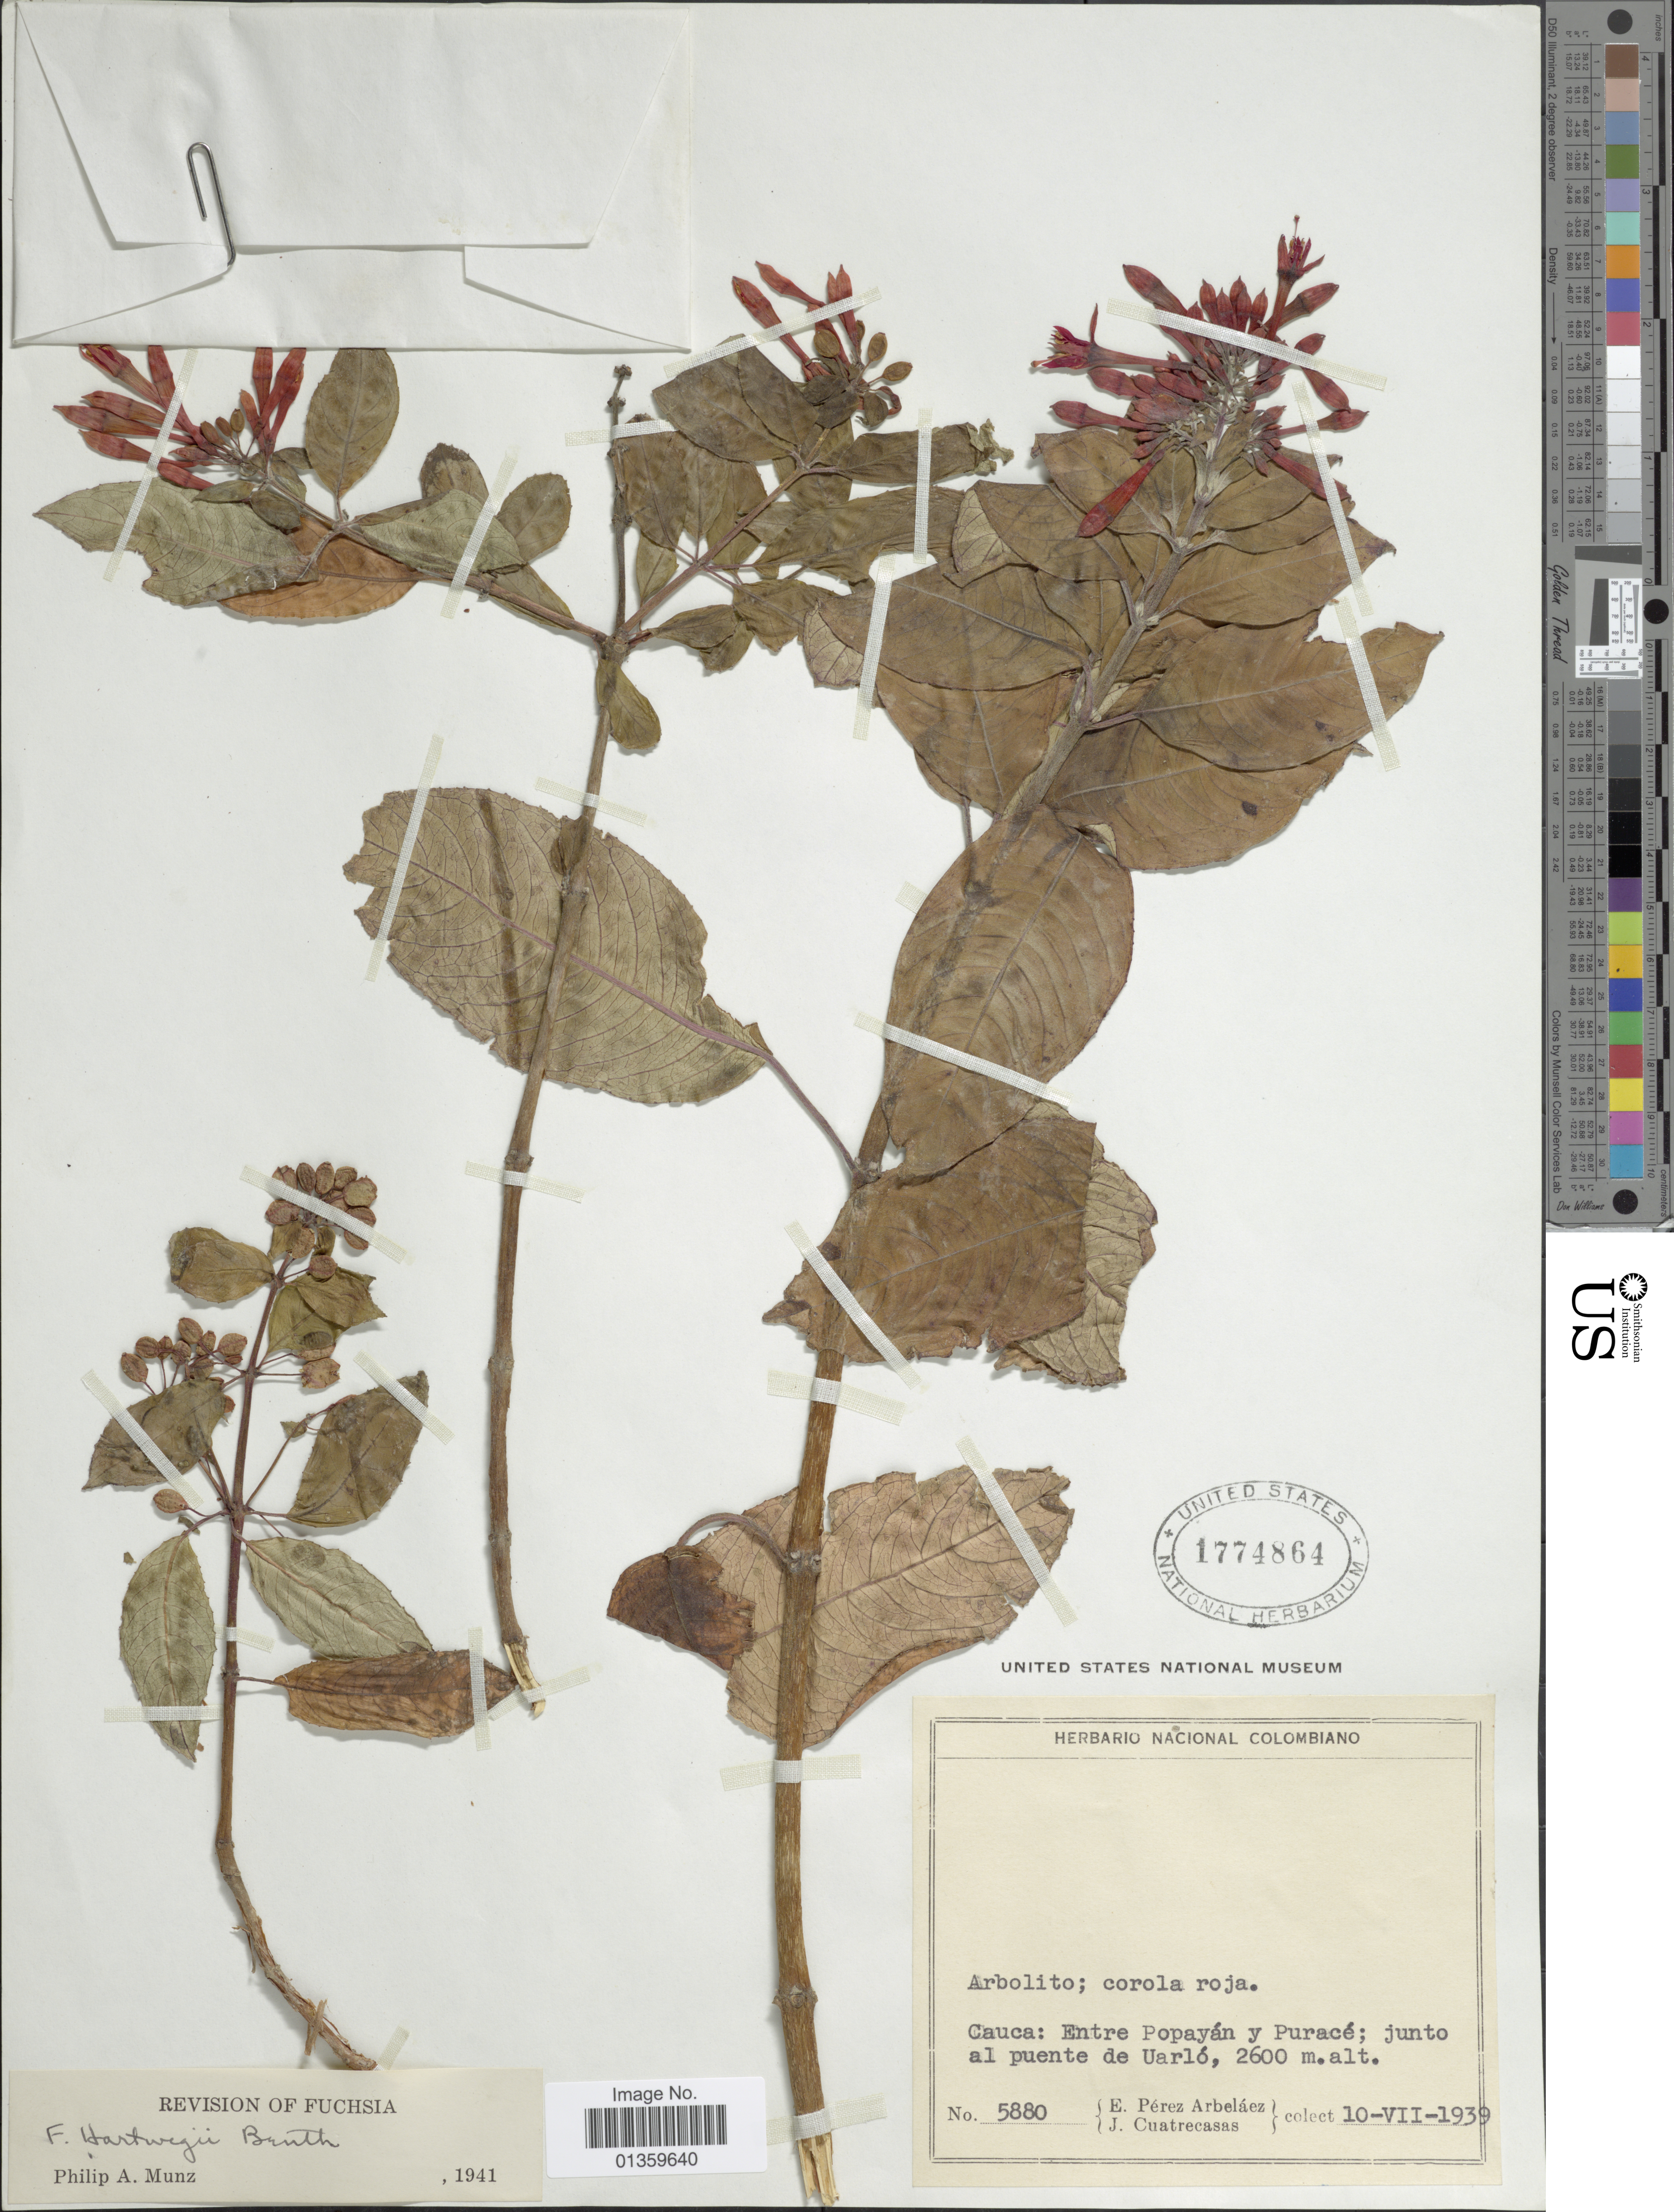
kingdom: Plantae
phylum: Tracheophyta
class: Magnoliopsida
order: Myrtales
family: Onagraceae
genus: Fuchsia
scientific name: Fuchsia hartwegii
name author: Benth.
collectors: E. Pérez Arbeláez & J. Cuatrecasas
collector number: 5880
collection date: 1939-07-10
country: Colombia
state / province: Cauca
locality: Entre Popayán y Puracé; junto al puente de Uarló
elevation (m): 2600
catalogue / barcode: US 1774864